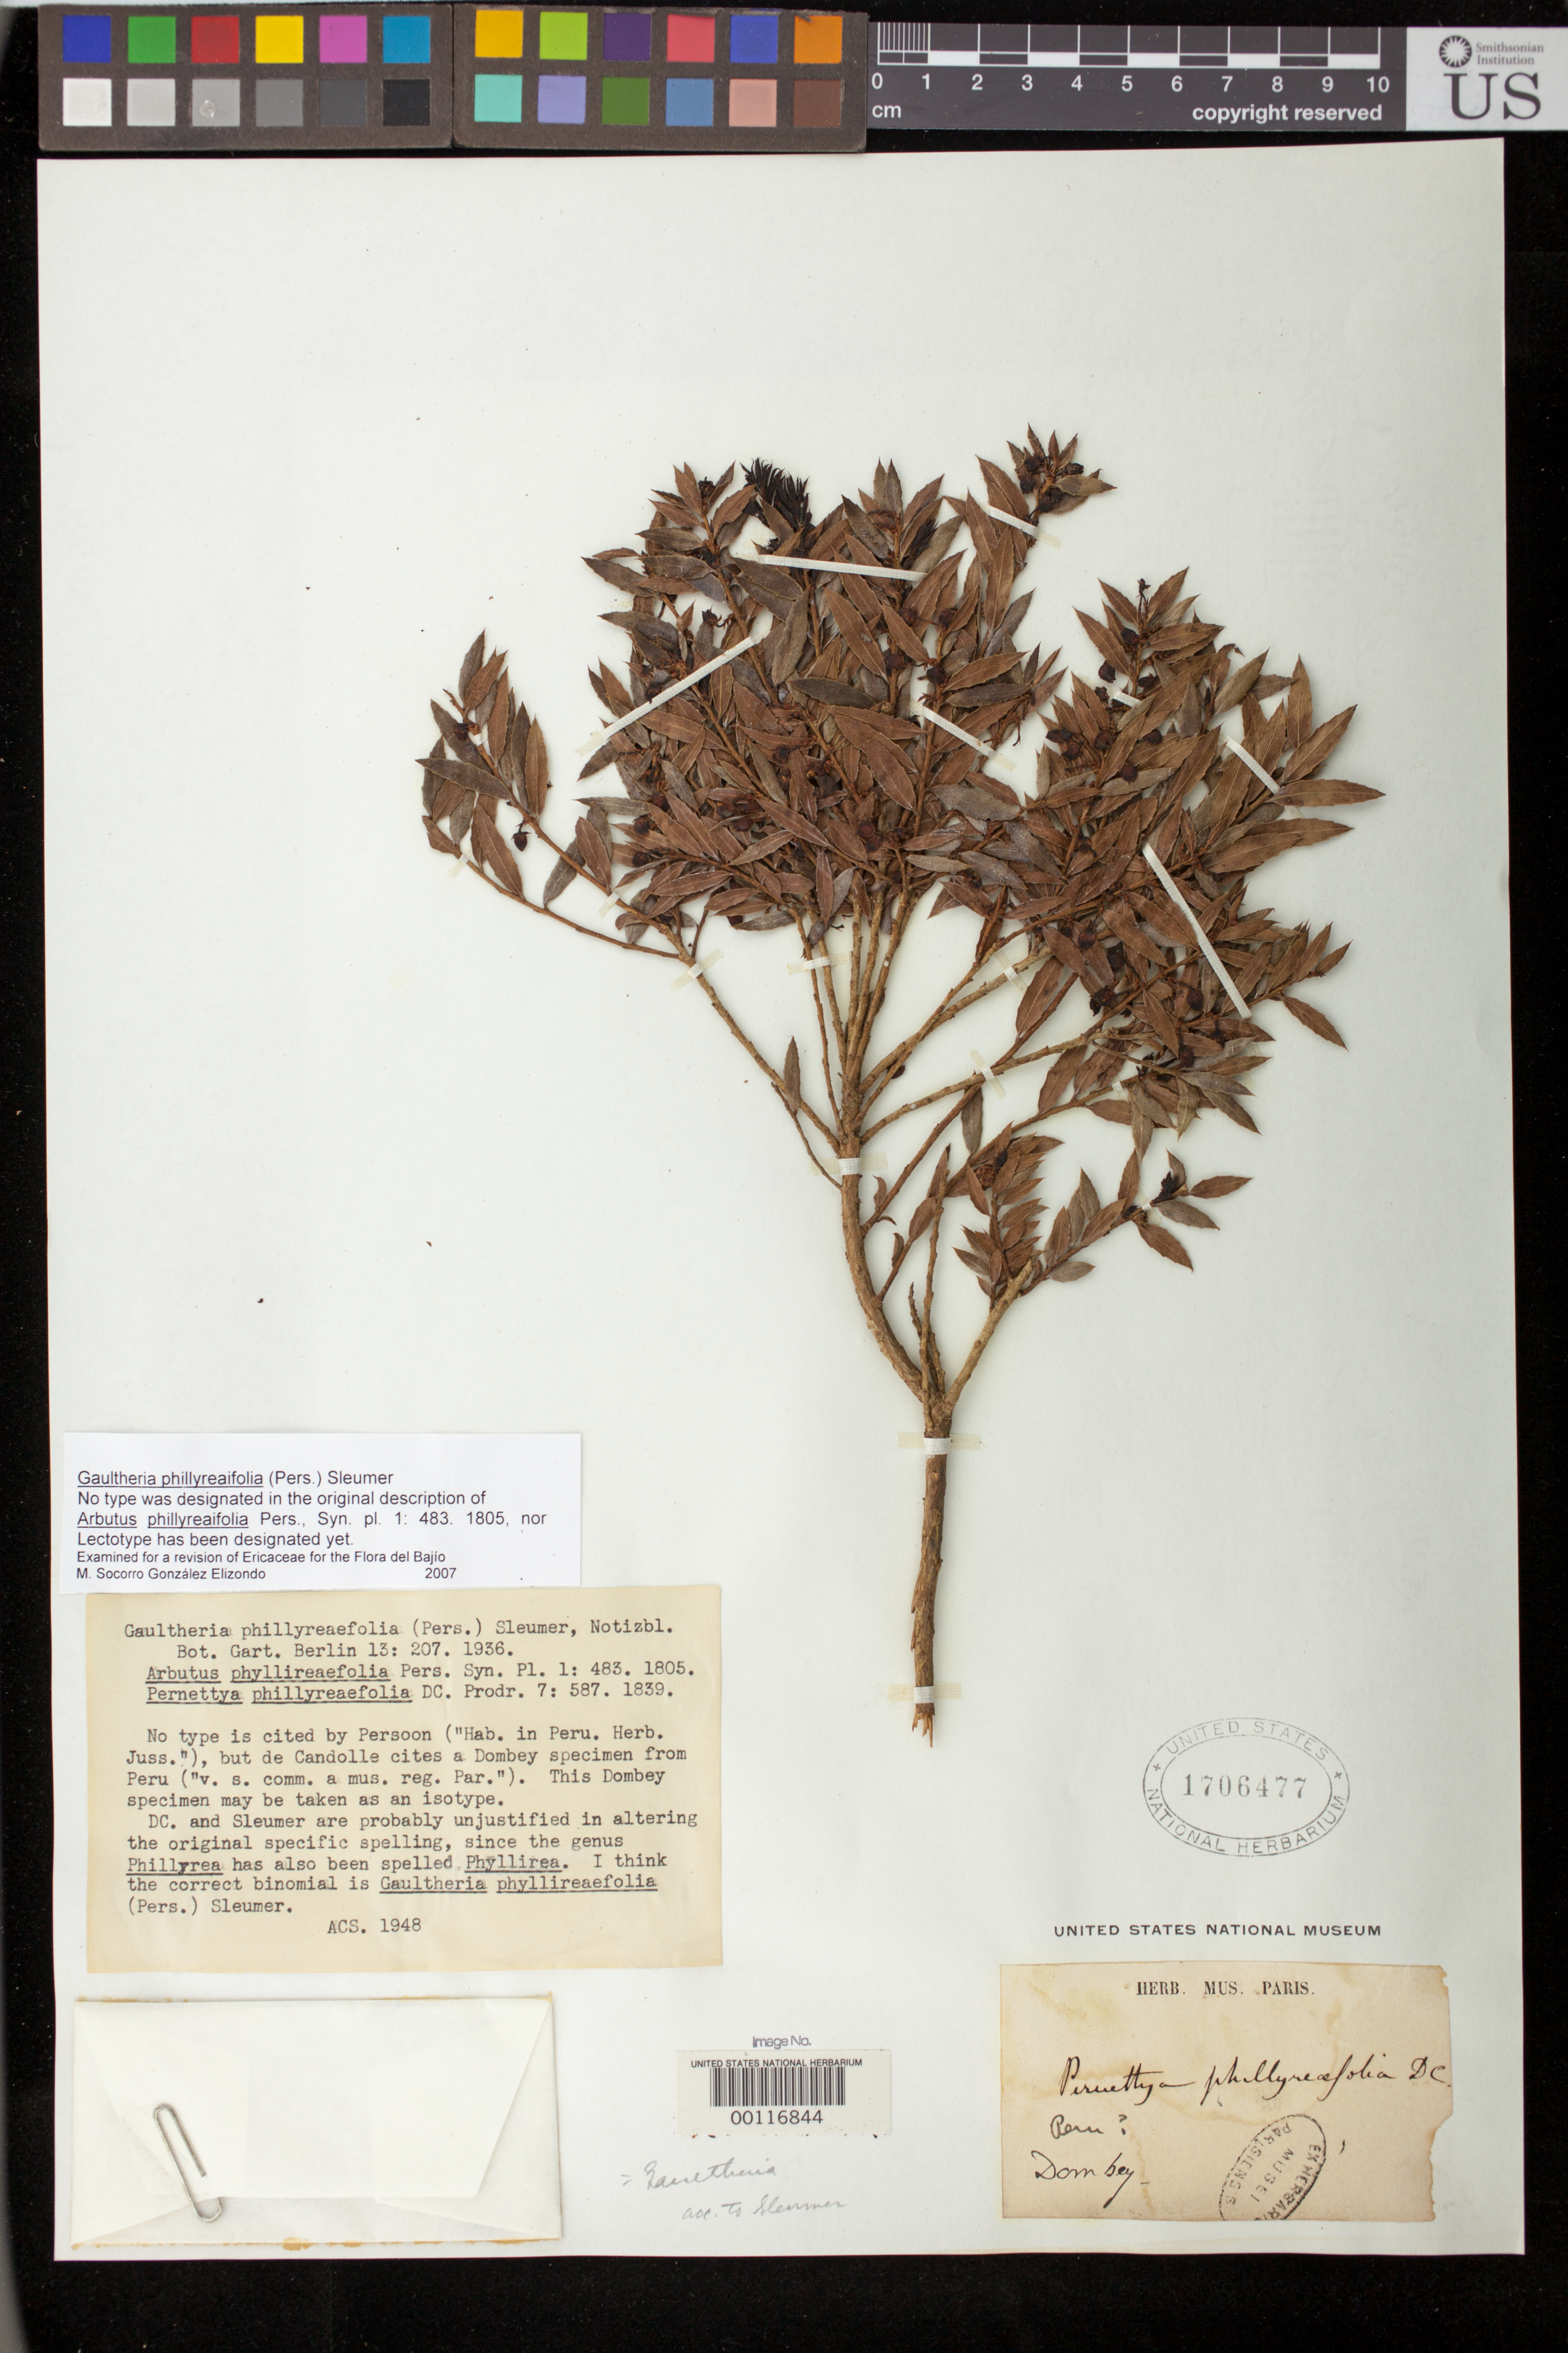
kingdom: Plantae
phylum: Tracheophyta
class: Magnoliopsida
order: Ericales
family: Ericaceae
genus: Arbutus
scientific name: Arbutus phillyreifolia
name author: Pers.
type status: Possible Type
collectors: J. Dombey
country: Peru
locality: Dombey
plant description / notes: Dubiously type material. Protologue, "Hab. in Peru. Herb. Juss." Identified as isotype by "ACS" [A. C. Smith?], 1948. Additional notes by M. Socorro González Elizondo (2007).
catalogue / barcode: US 1706477